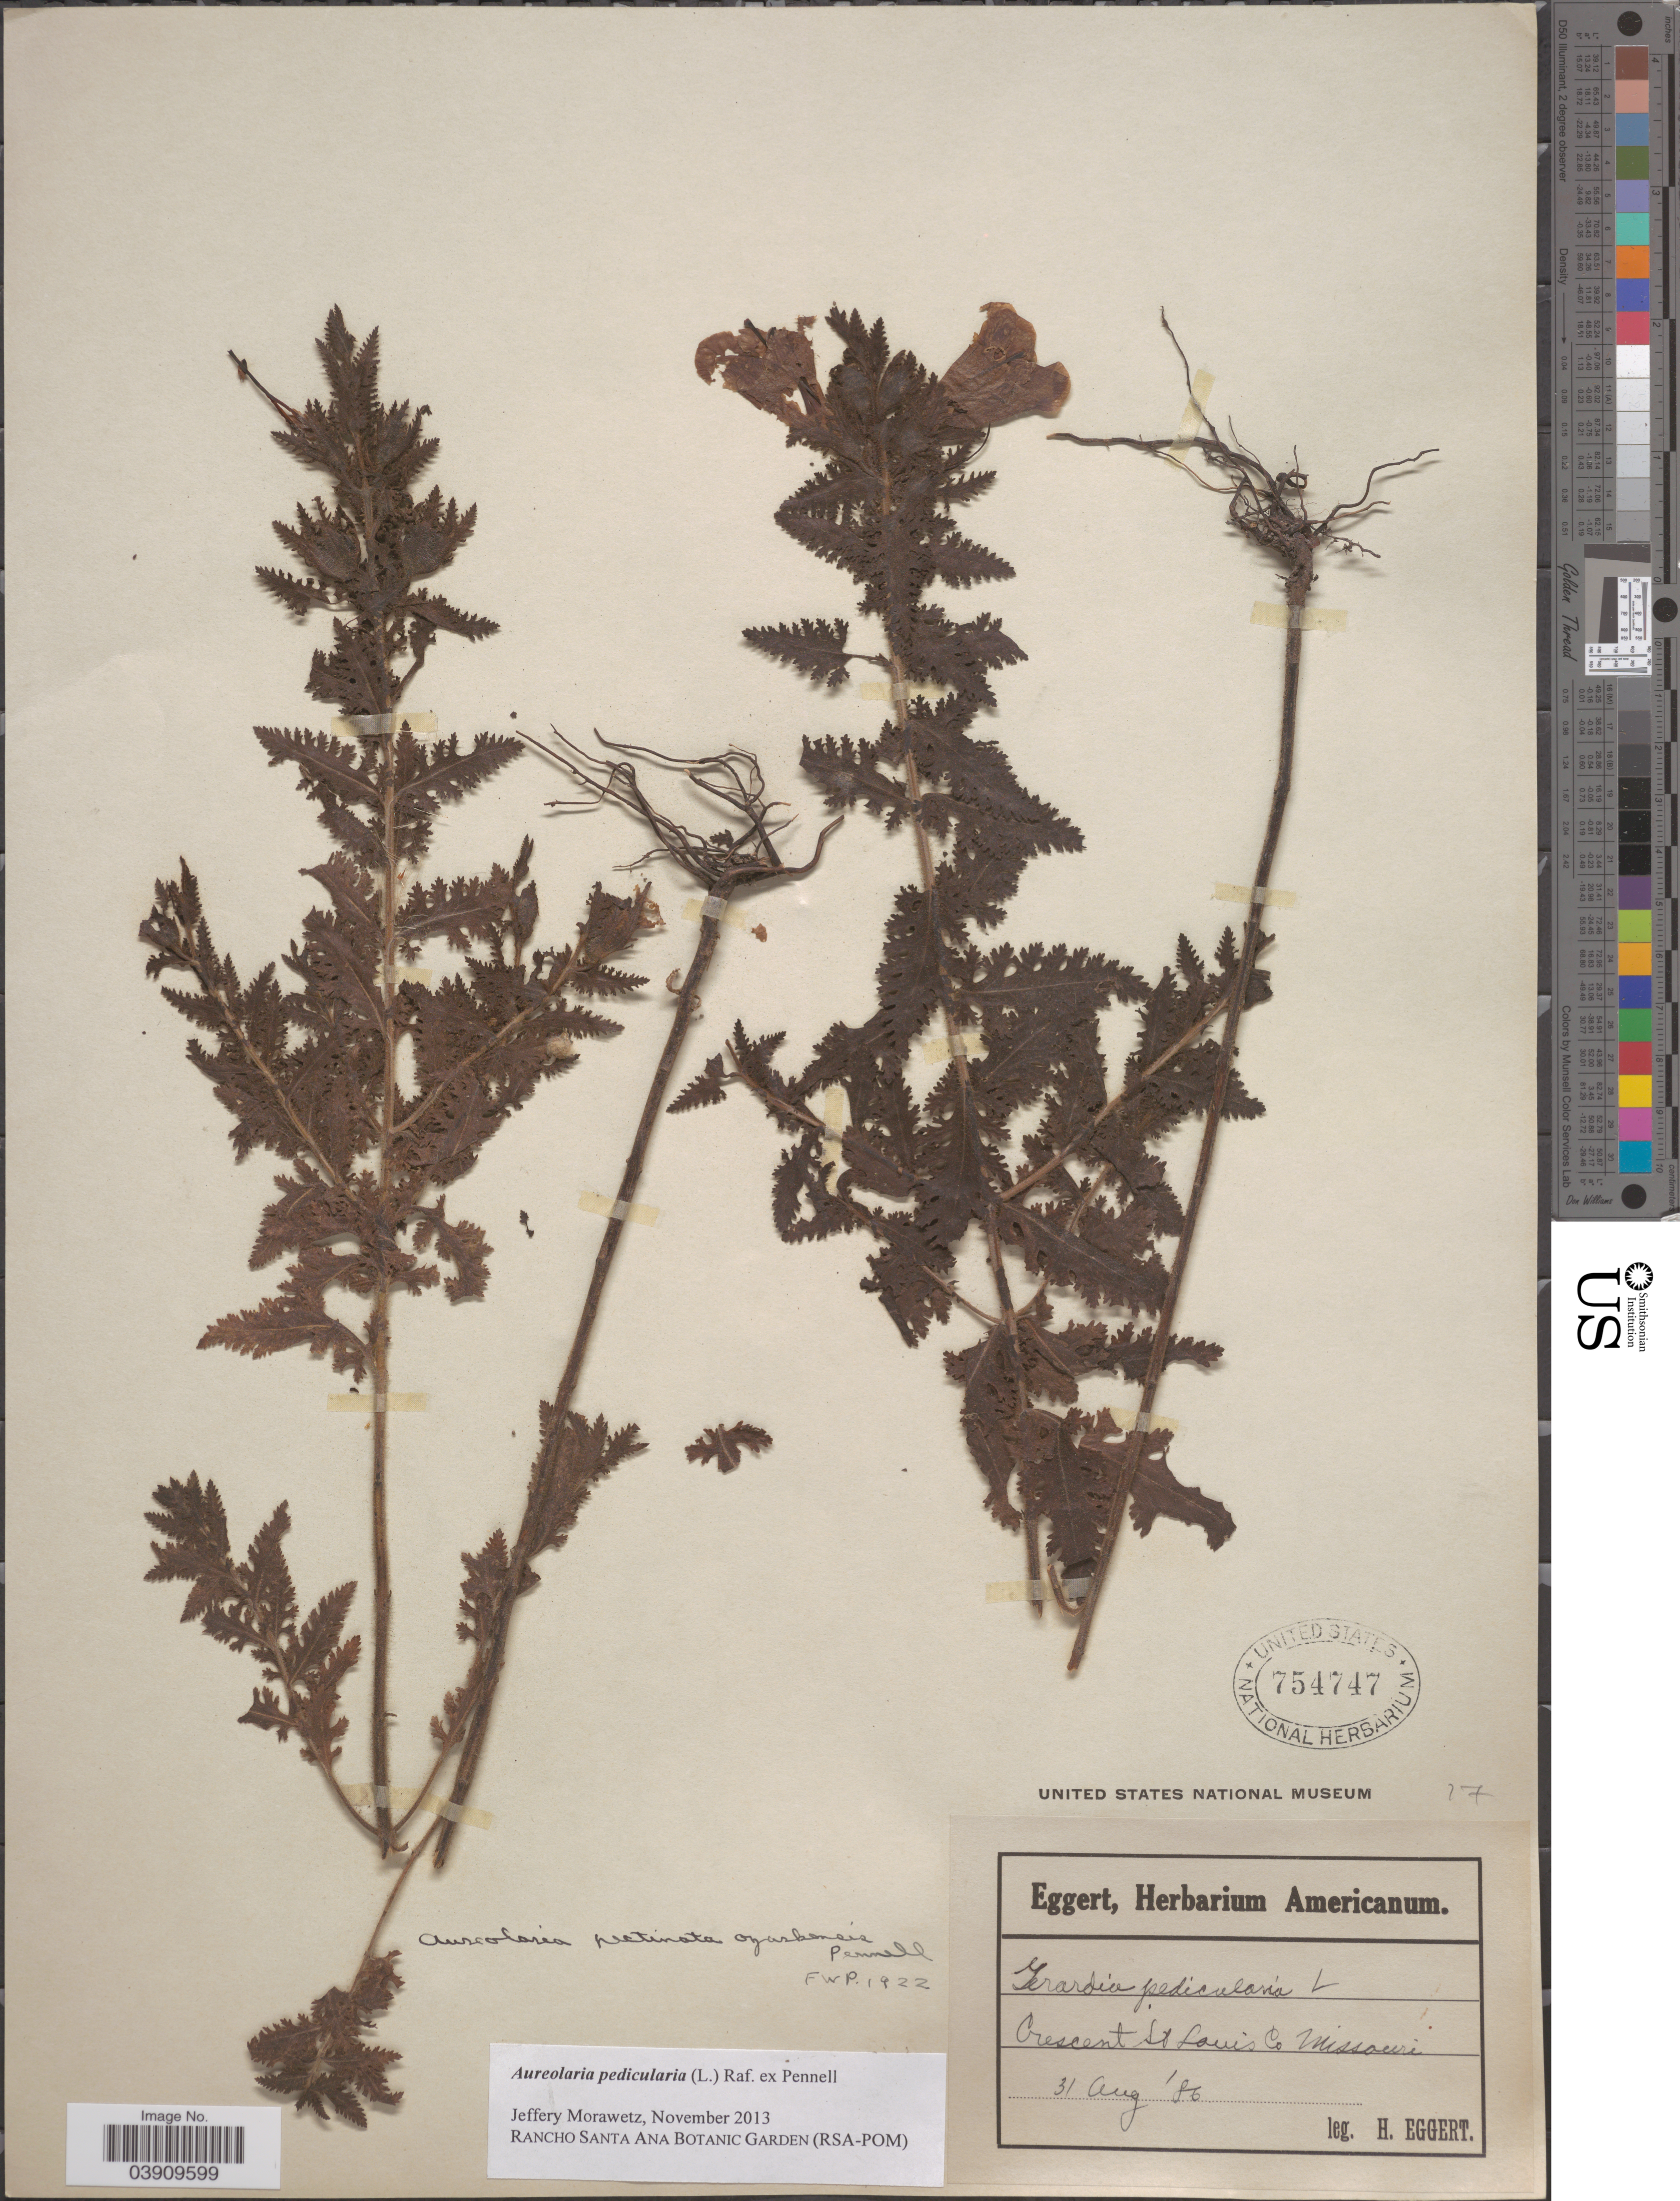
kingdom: Plantae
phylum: Tracheophyta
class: Magnoliopsida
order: Lamiales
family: Orobanchaceae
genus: Aureolaria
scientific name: Aureolaria pedicularia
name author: (L.) Raf. ex Farw.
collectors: H. Eggert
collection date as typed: Transcribed d/m/y: 31/8/86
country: United States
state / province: Missouri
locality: Crescent St. Louis Co.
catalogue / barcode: US 754747